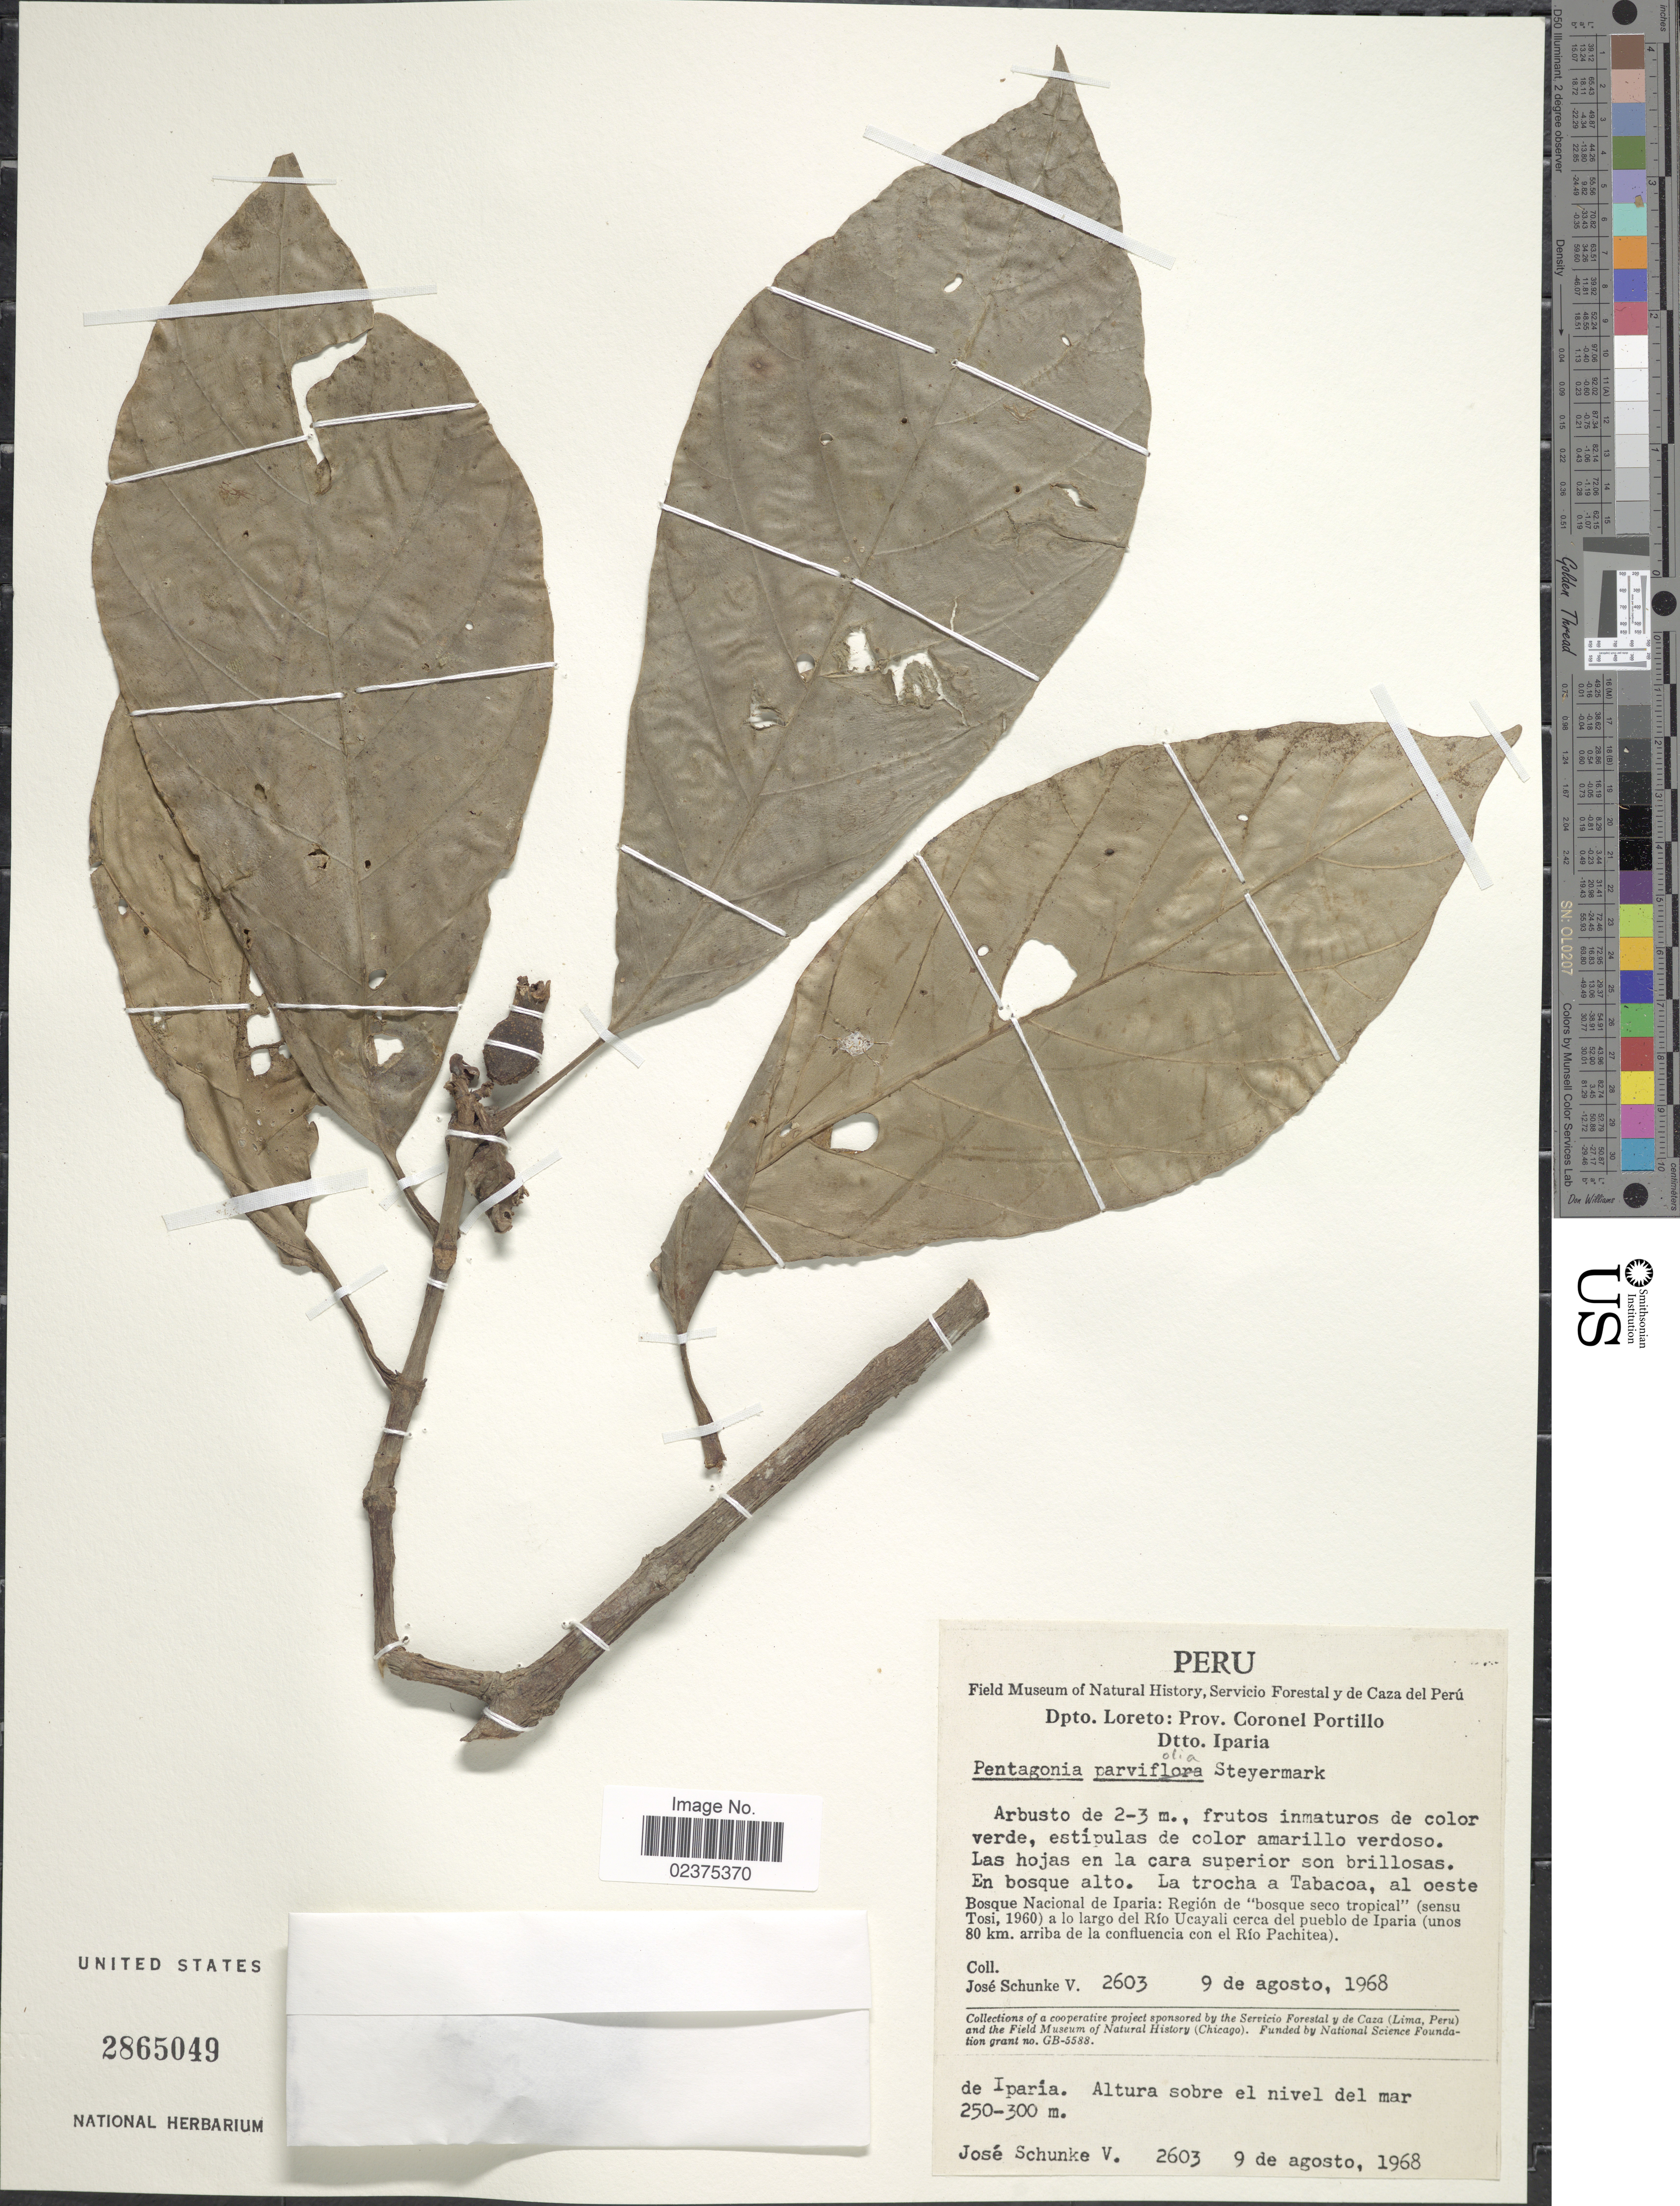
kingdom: Plantae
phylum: Tracheophyta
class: Magnoliopsida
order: Gentianales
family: Rubiaceae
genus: Pentagonia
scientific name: Pentagonia parvifolia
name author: Steyerm.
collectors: J. Schunke Vigo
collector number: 2603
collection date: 1968-08-09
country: Peru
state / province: Loreto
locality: Dpto. Loreto: prov. Coronel Portillo: Dtto. Iparia, Bosque Nacional de Iparia: Region de bosque seco tropical (sensu Tosi 1960) a lo largo del Rio Ucayali cerca del pueblo de Iparia (unos 80 km. arriba de la confluencia con el Rio Pachita, Oeste de Iparia, La trocha a Tabacoa, al oeste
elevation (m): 250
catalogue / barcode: US 2865049